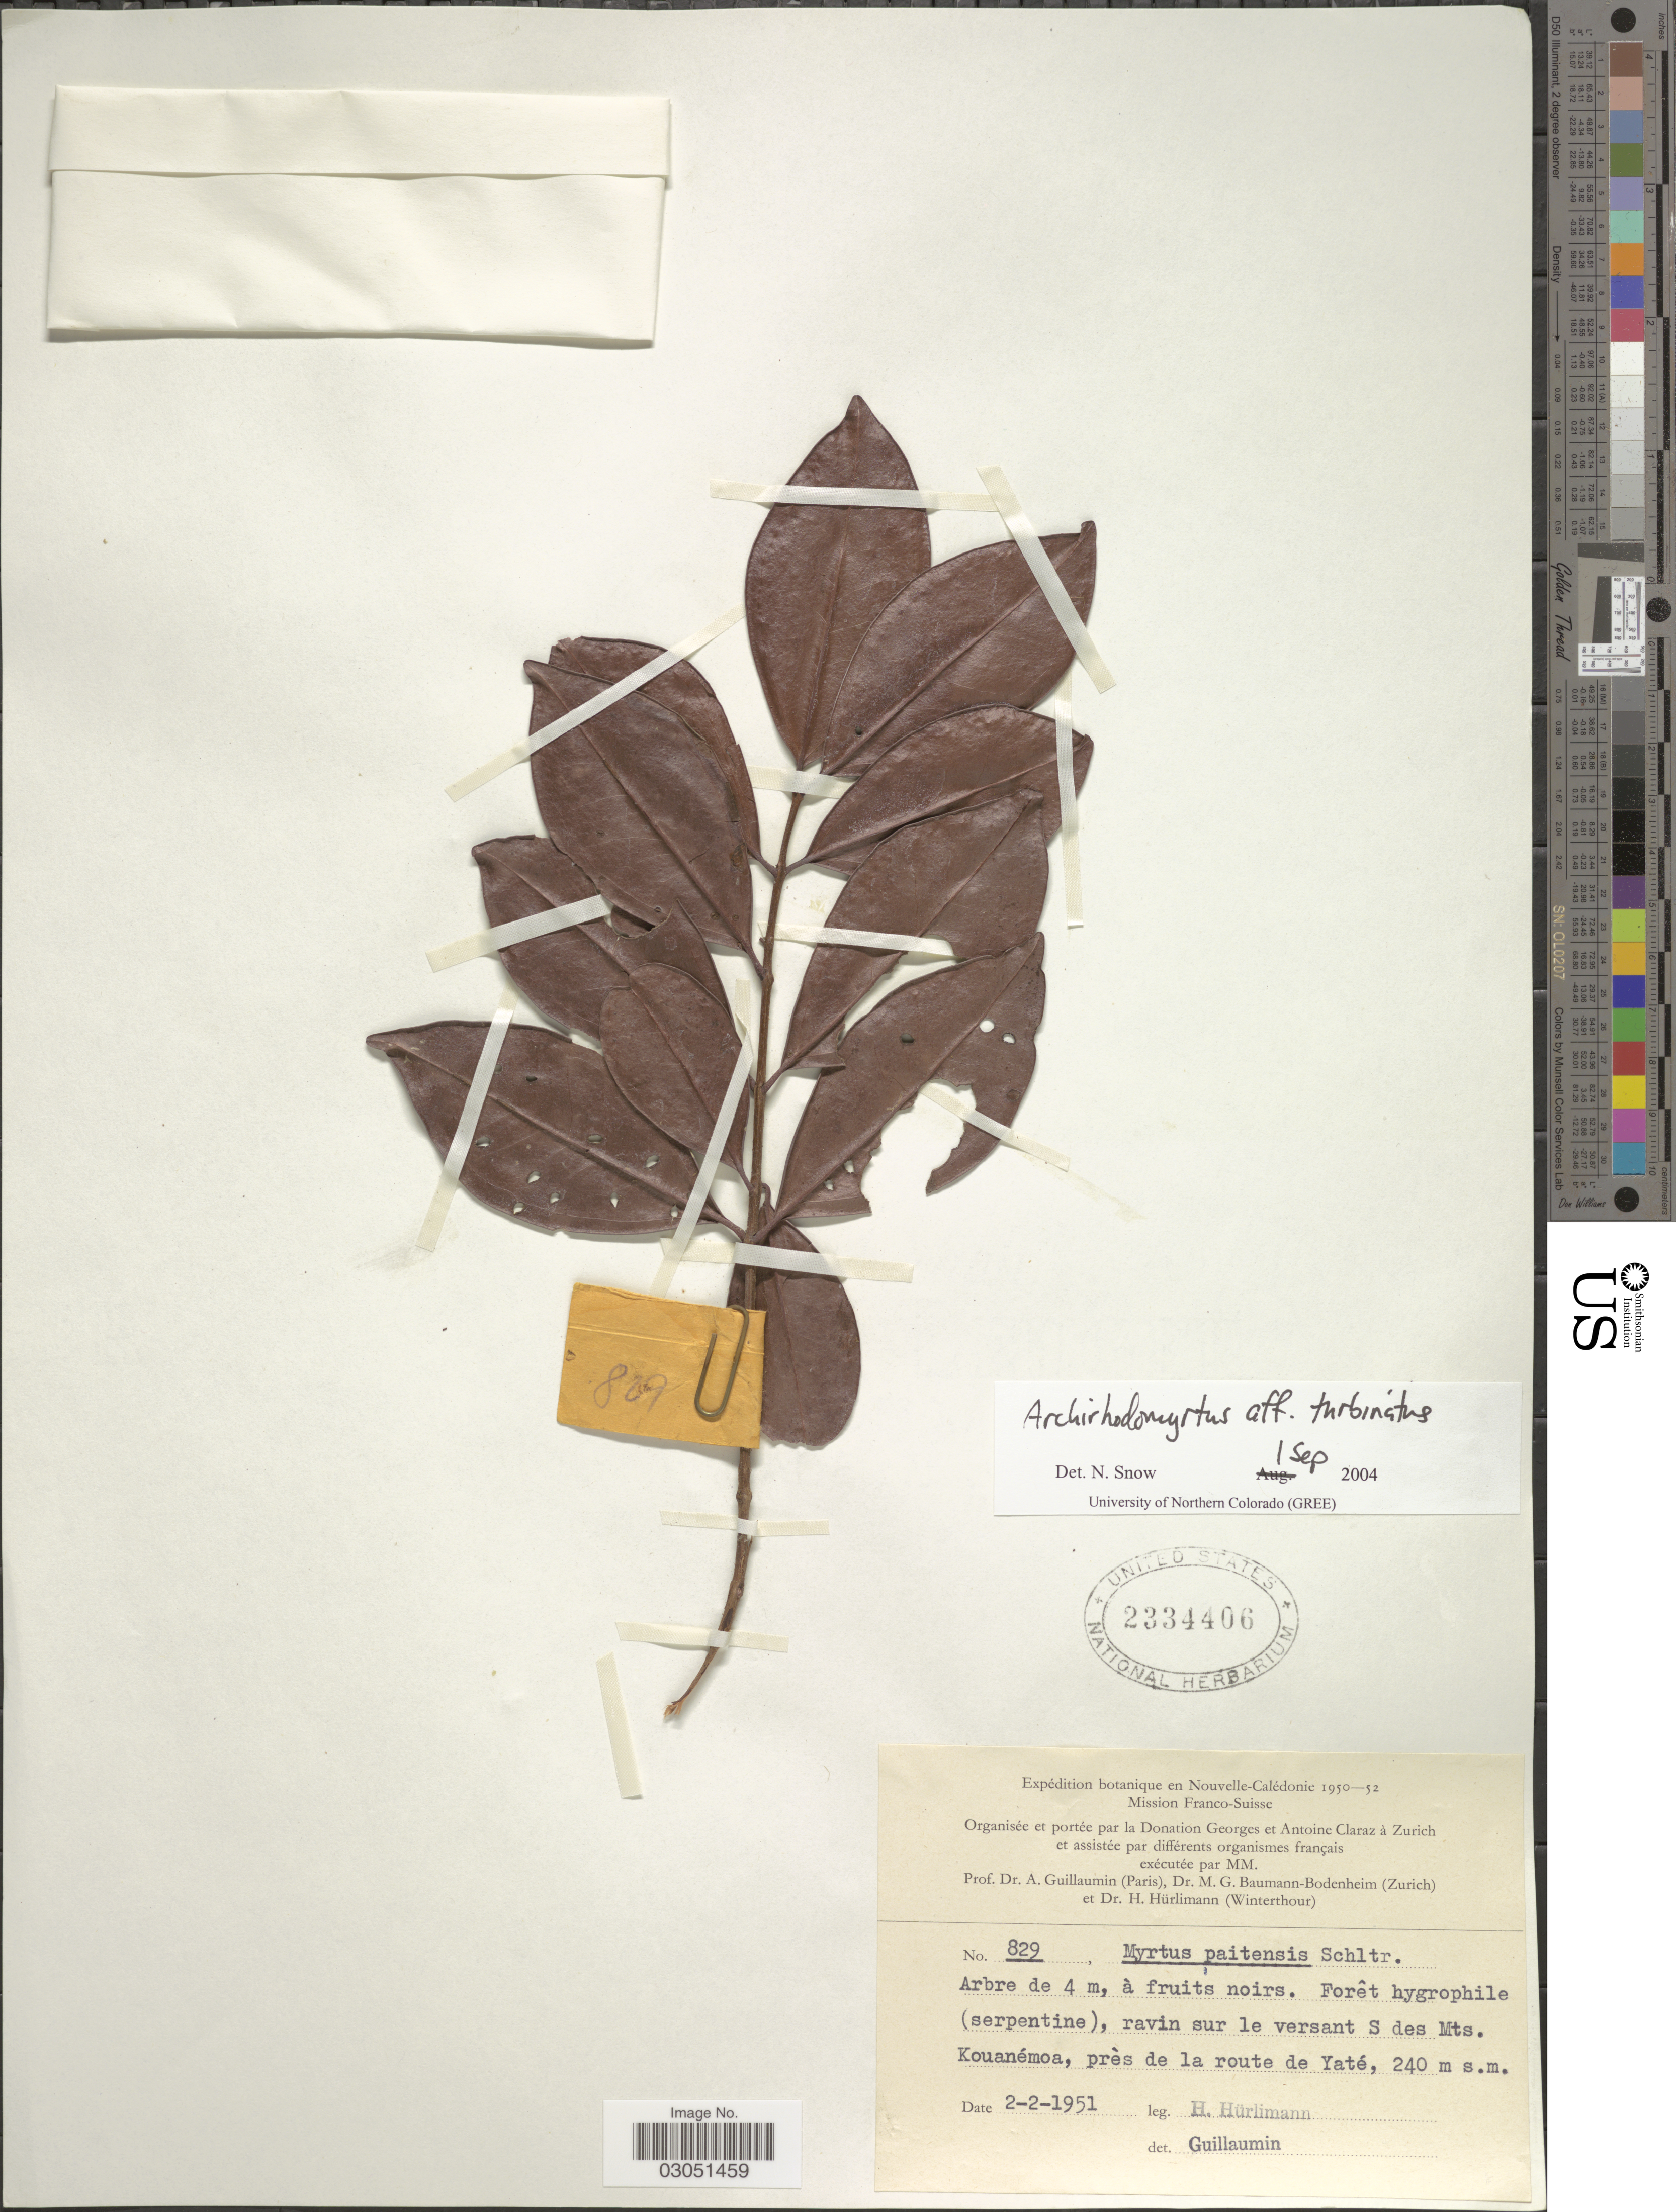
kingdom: Plantae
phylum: Tracheophyta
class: Magnoliopsida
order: Myrtales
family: Myrtaceae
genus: Archirhodomyrtus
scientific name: Archirhodomyrtus turbinata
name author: (Schltr.) Burret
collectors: H. Hürlimann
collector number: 829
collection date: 1951-02-02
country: New Caledonia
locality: Nouvelle-Calédonie, ravin sur le versant S des Mts. Kouanémoa, près de la route de Yaté.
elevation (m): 240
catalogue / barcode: US 2334406